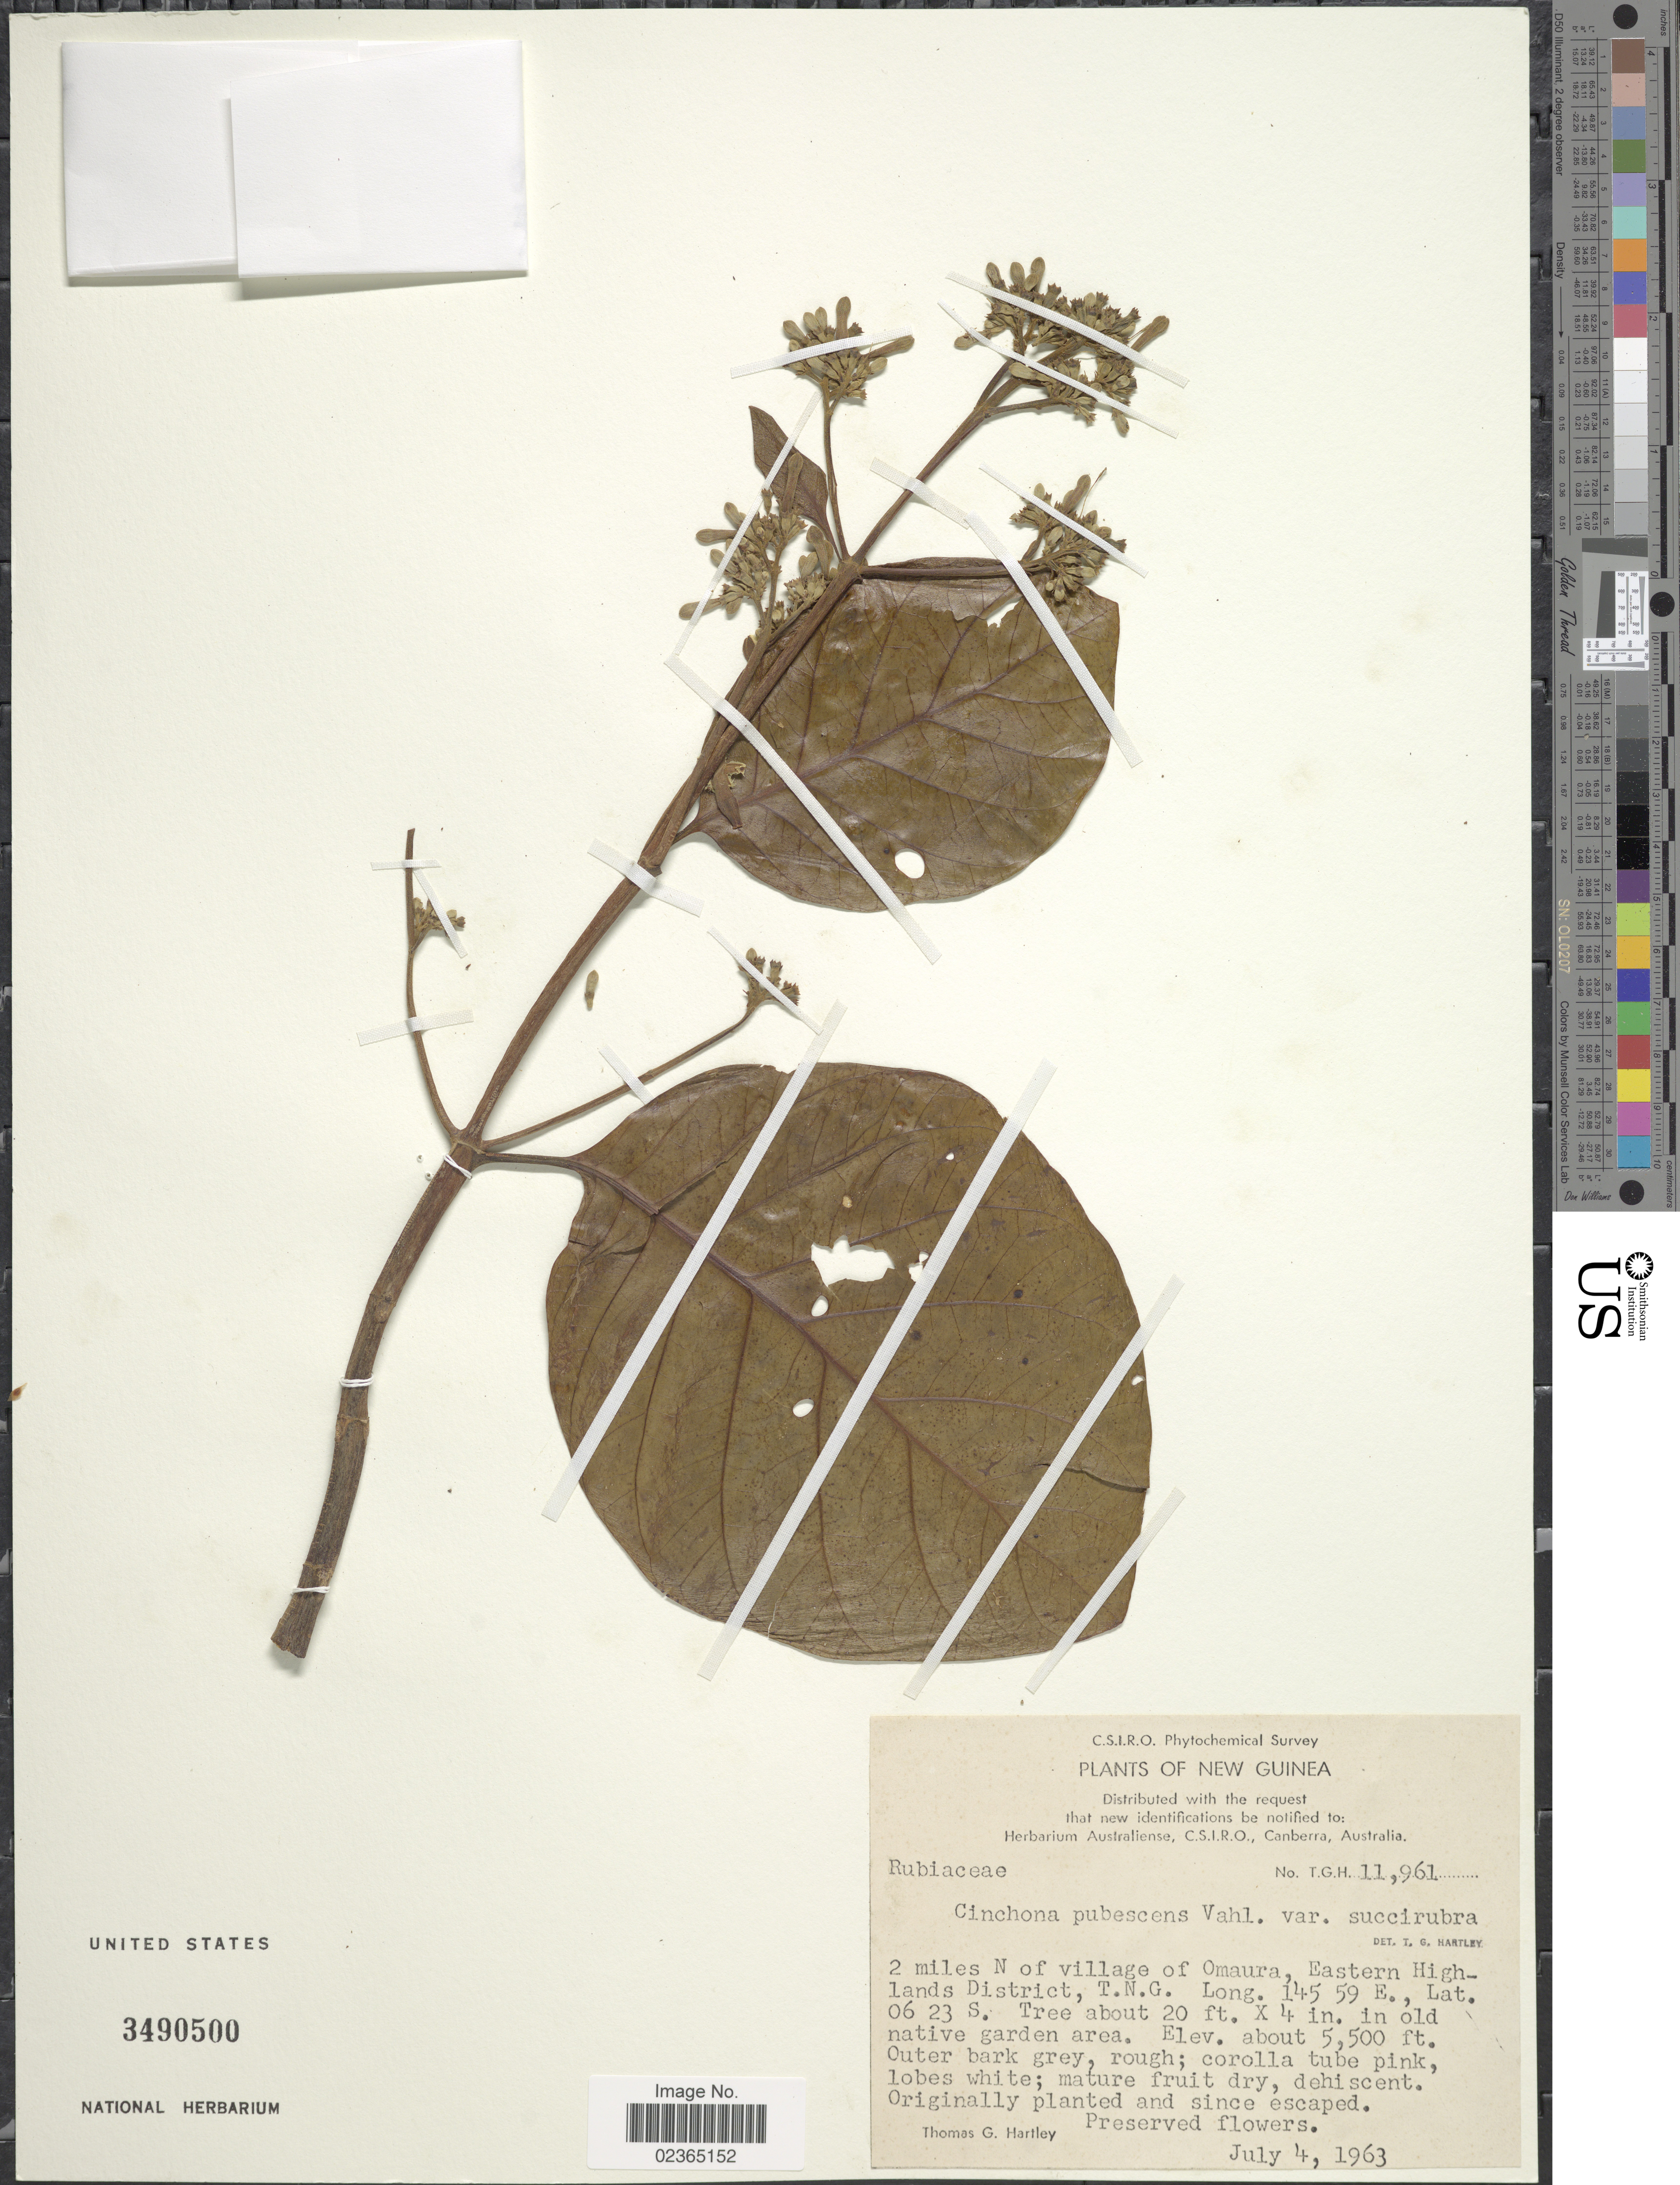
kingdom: Plantae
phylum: Tracheophyta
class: Magnoliopsida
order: Gentianales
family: Rubiaceae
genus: Cinchona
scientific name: Cinchona pubescens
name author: Vahl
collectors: T. G. Hartley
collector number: TGH11961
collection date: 1963-07-04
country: Papua New Guinea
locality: New Guinea, 2 miles N of Village of Omaura, Eastern Highlands District, T.N.G.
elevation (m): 1676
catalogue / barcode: US 3490500